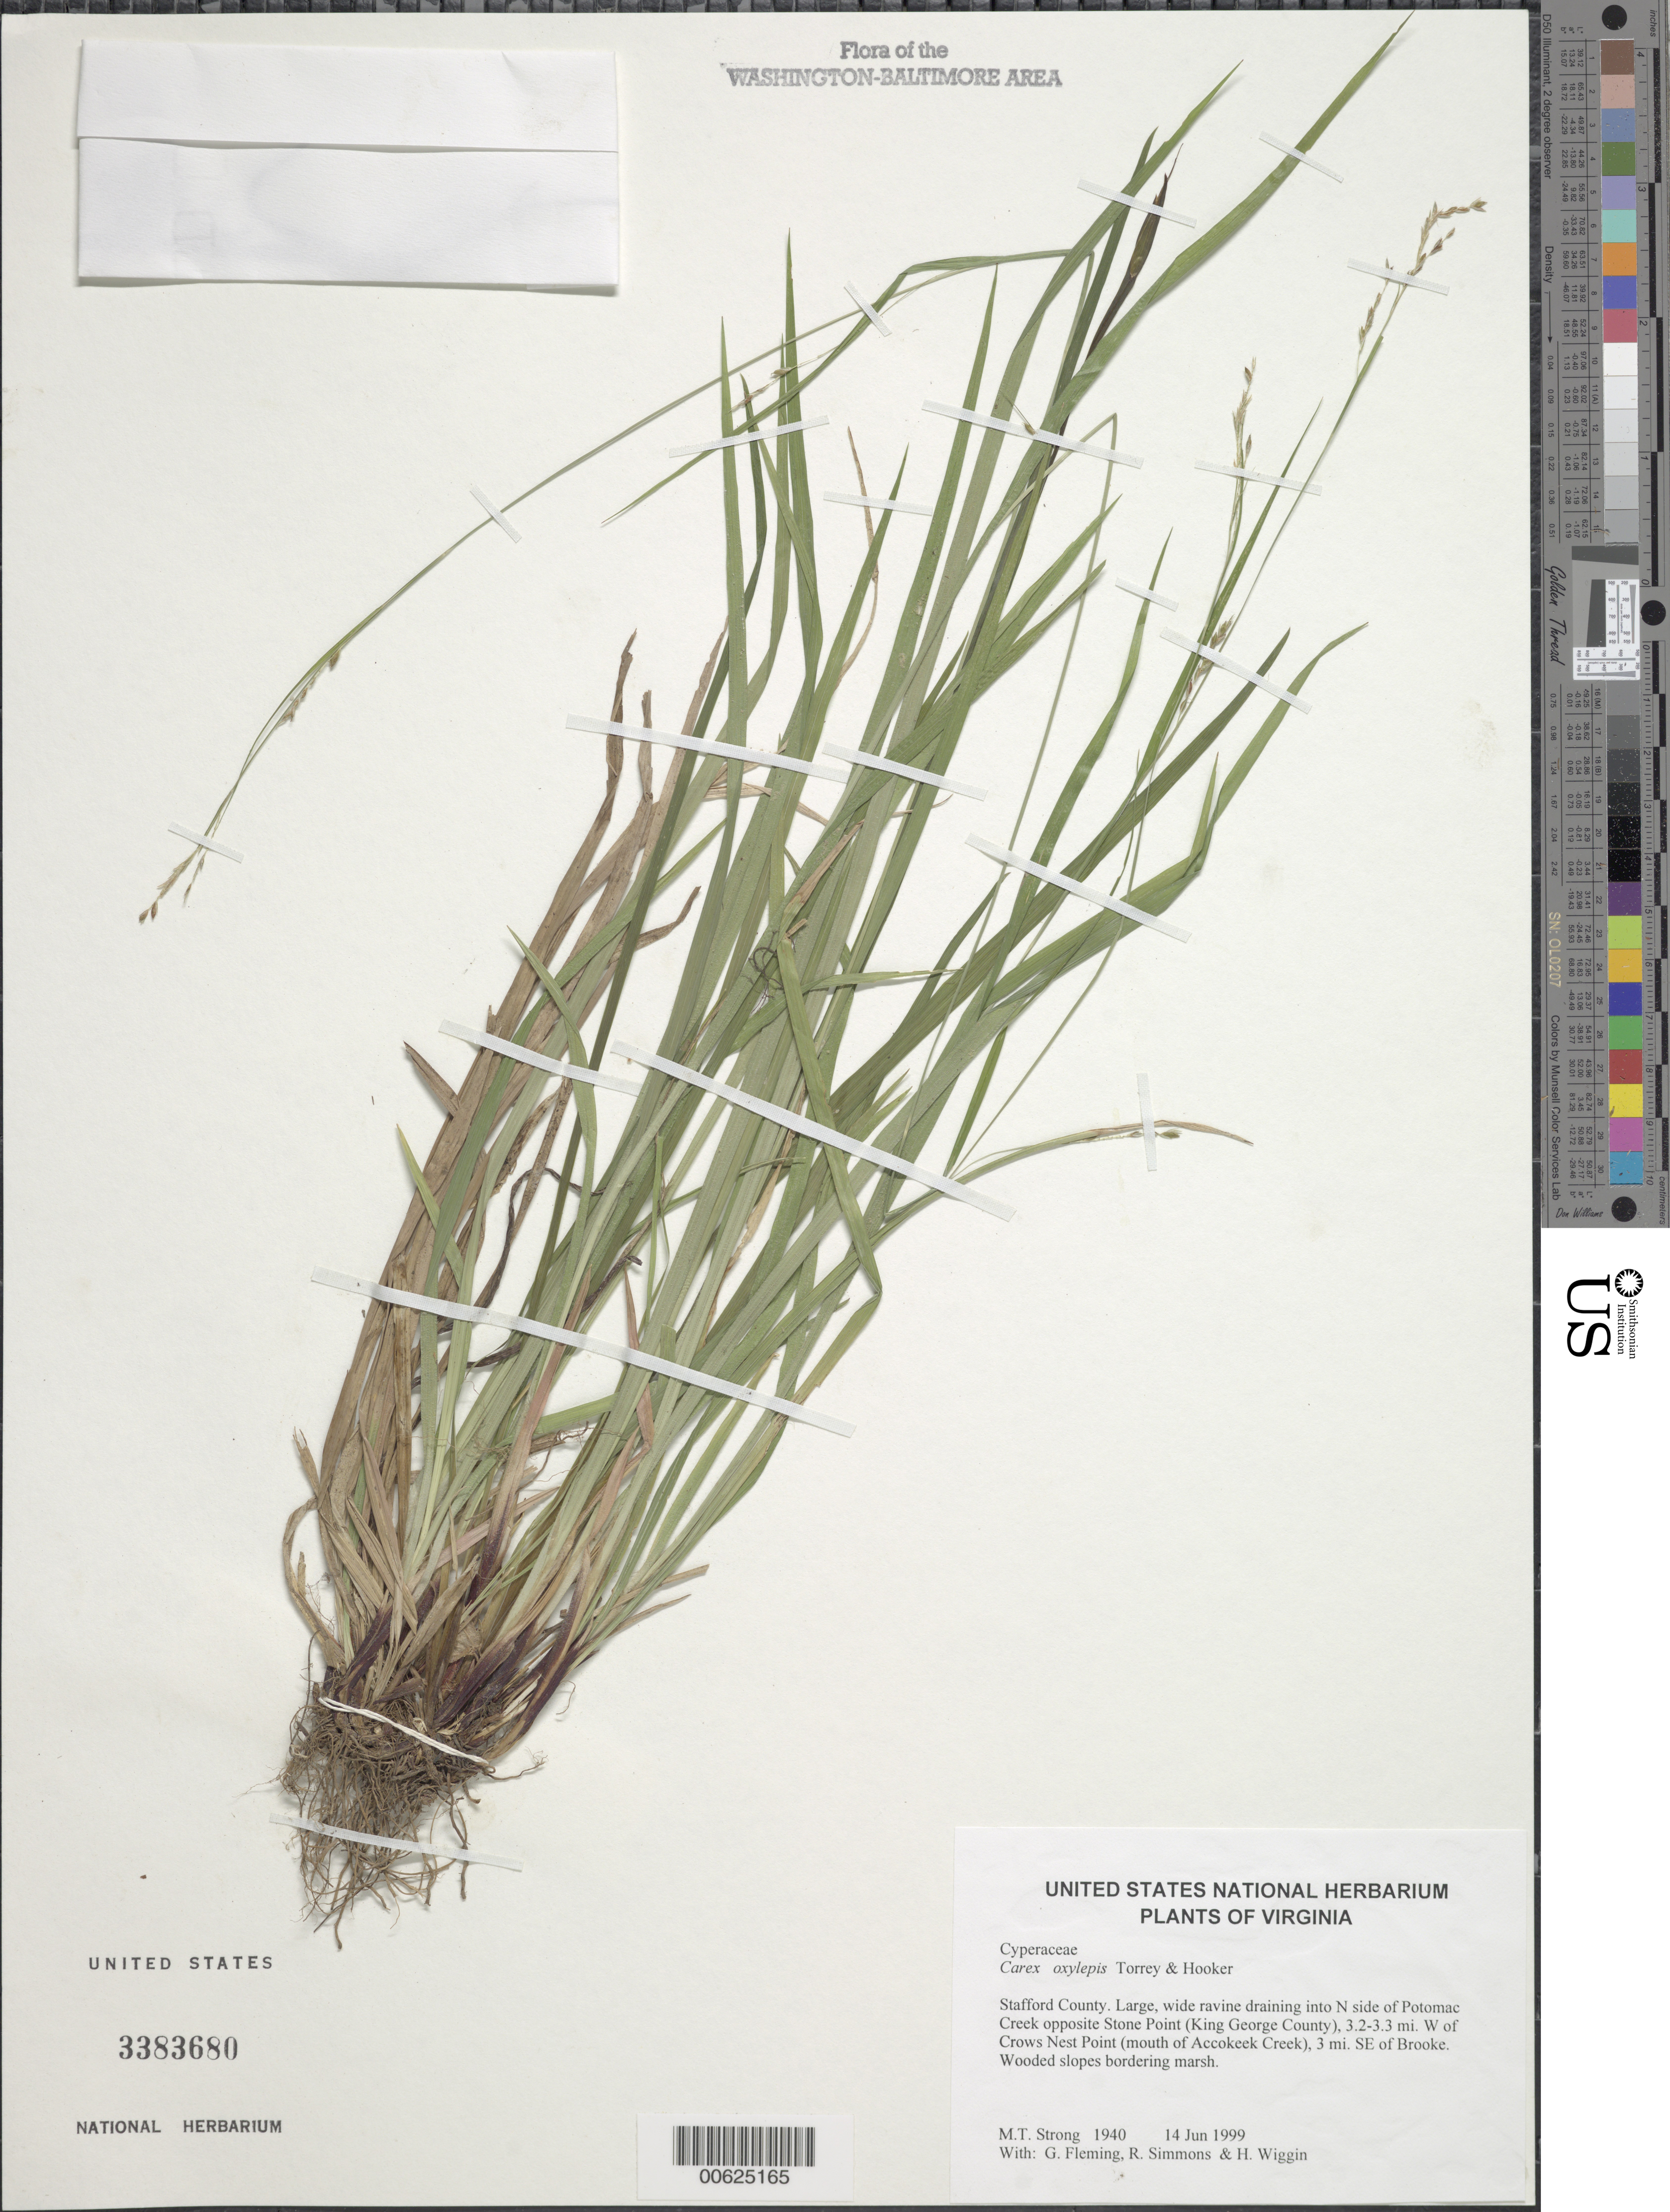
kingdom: Plantae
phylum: Tracheophyta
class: Liliopsida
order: Poales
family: Cyperaceae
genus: Carex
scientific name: Carex oxylepis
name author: Torr. & Hook.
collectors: M. T. Strong, G. Fleming, R. Simmons & H. Wiggins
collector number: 1940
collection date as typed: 14 Jun 1999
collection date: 1999-06-14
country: United States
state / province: Virginia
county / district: Stafford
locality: Large, wide ravine draining into N side of Potomac Creek opposite Stone Point (King George County), 3.2-3.3 mi. W of Crows Nest Point (mouth of Accokeek Creek), 3 mi. SE of Brooke.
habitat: Wooded slopes bordering marsh.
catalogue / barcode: US 3383680